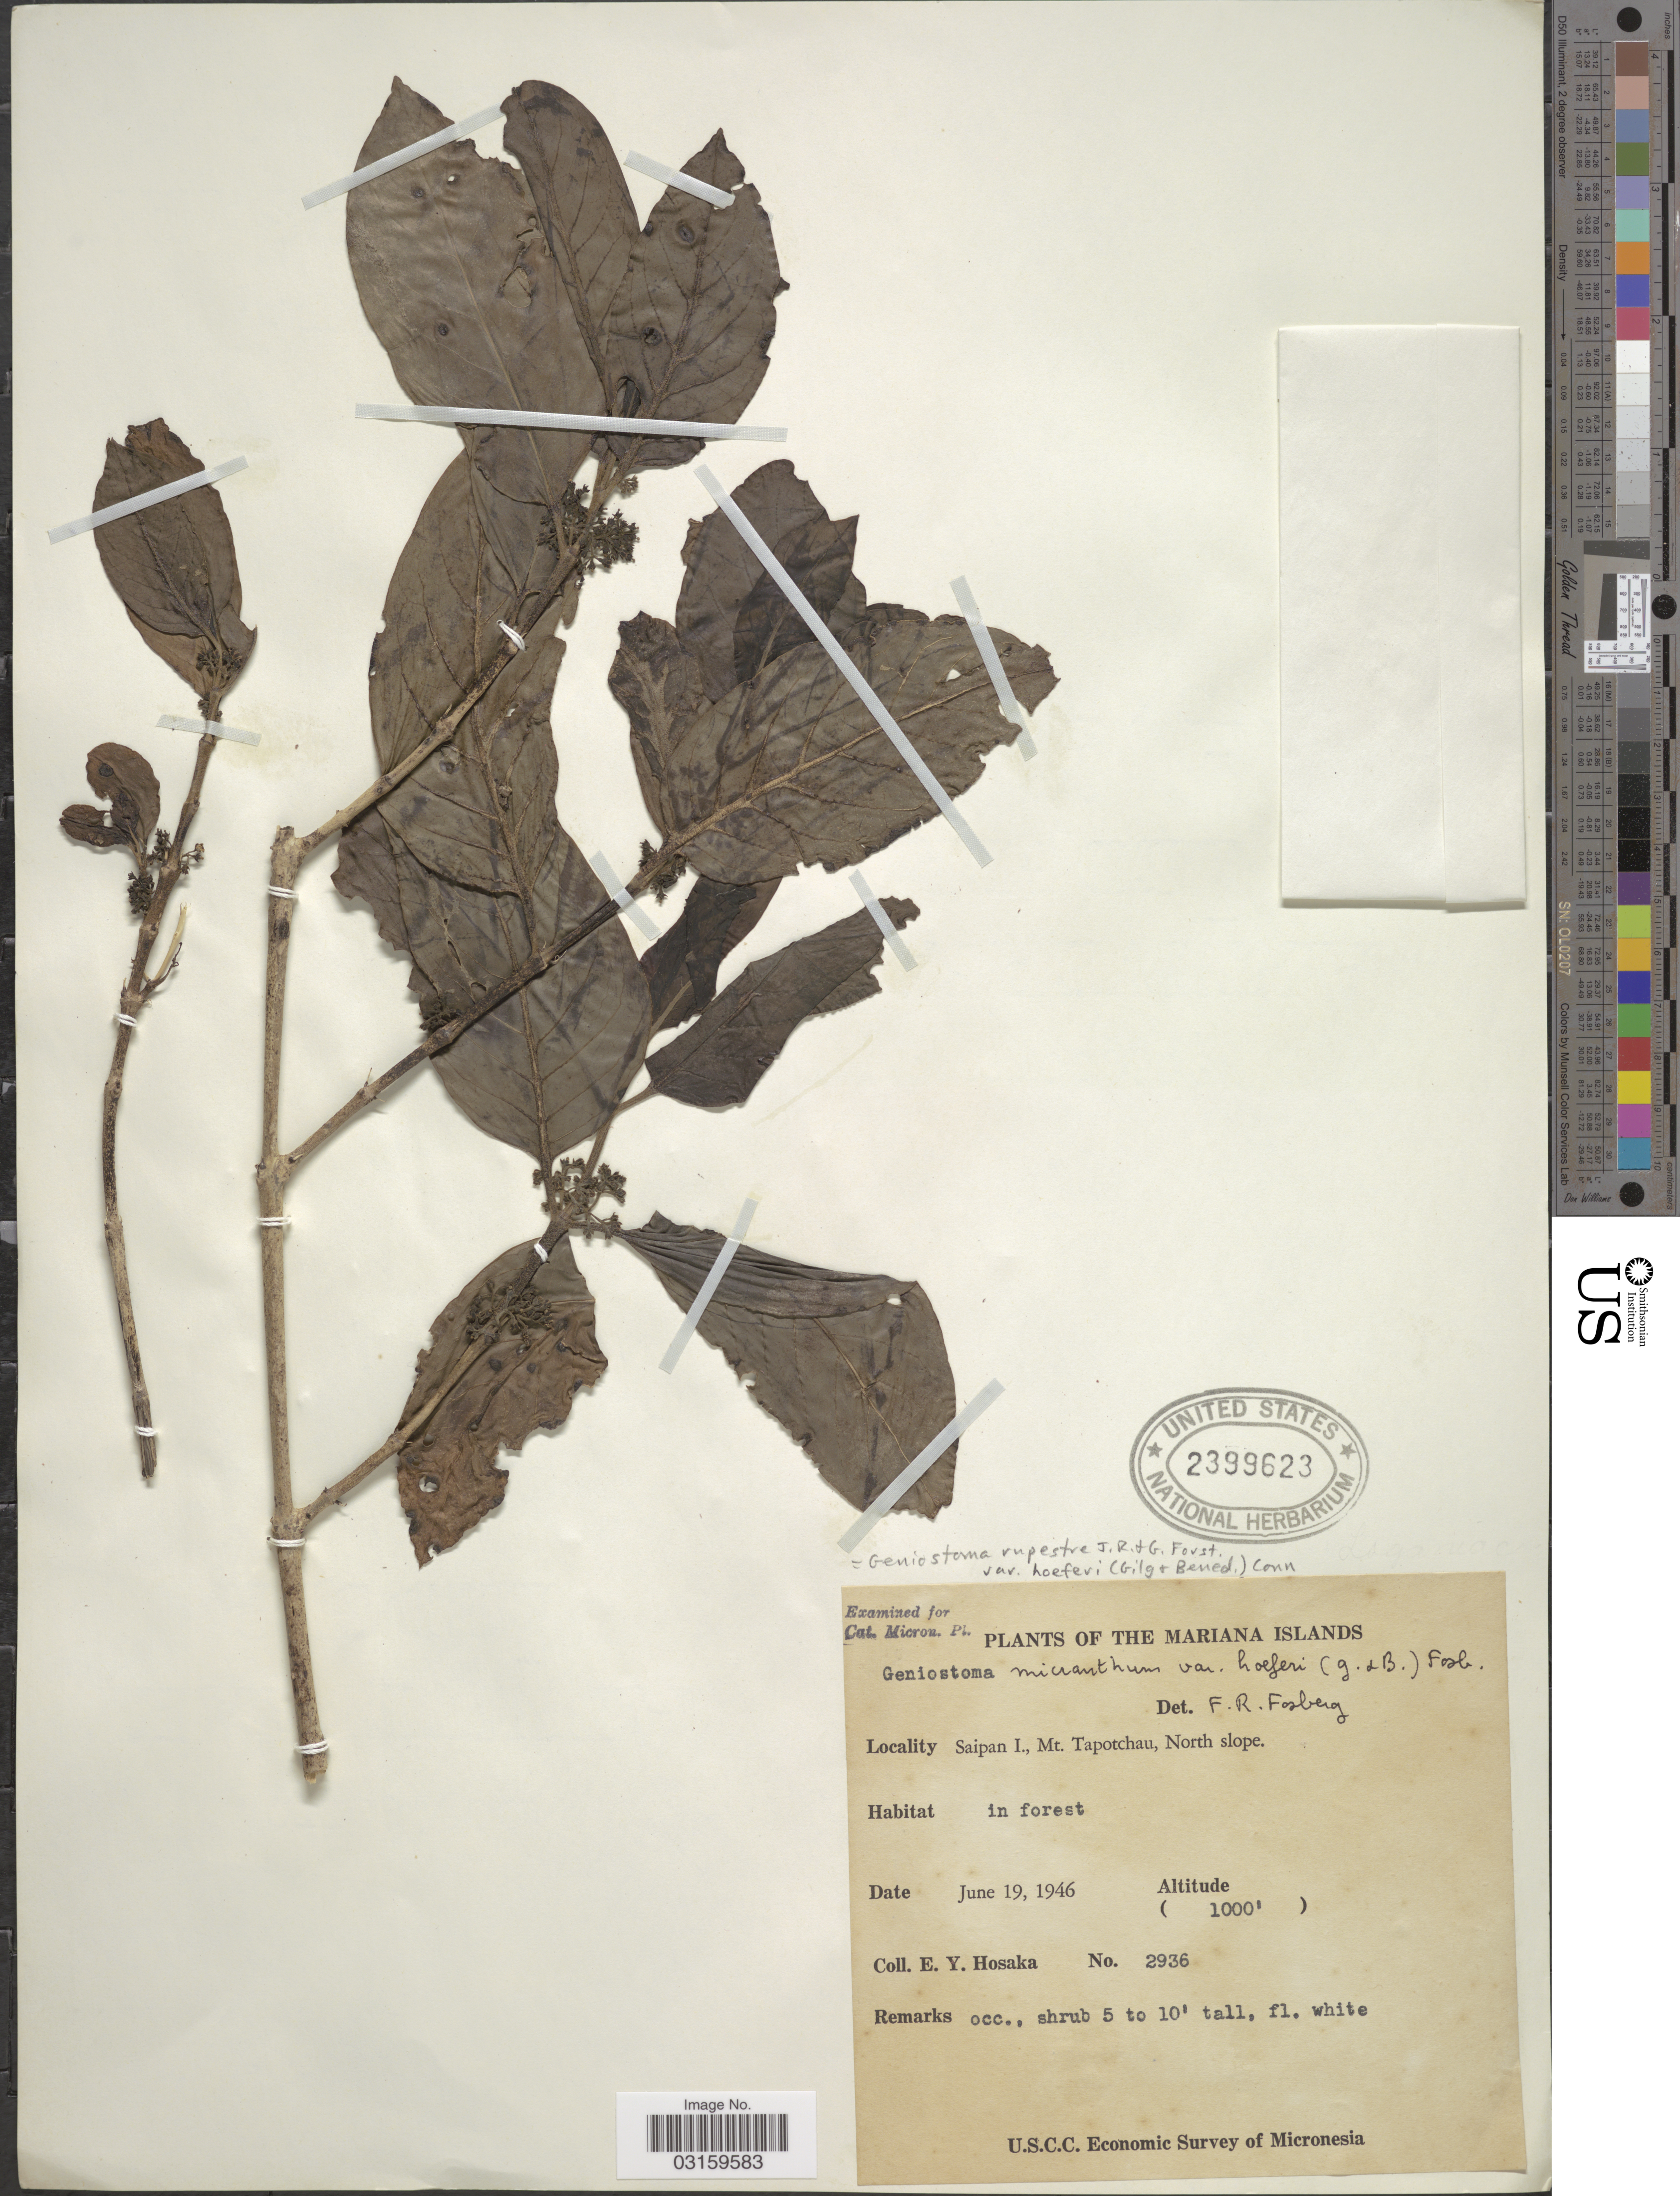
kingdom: Plantae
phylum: Tracheophyta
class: Magnoliopsida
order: Gentianales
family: Loganiaceae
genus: Geniostoma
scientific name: Geniostoma rupestre var. hoeferi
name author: (Gilg & Benedict) B.J. Conn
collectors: E. Y. Hosaka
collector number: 2936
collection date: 1946-06-19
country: Northern Mariana Islands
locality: Mariana Islands. Saipan I., Mt. Tapotchau, North slope.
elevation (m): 305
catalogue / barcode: US 2399623